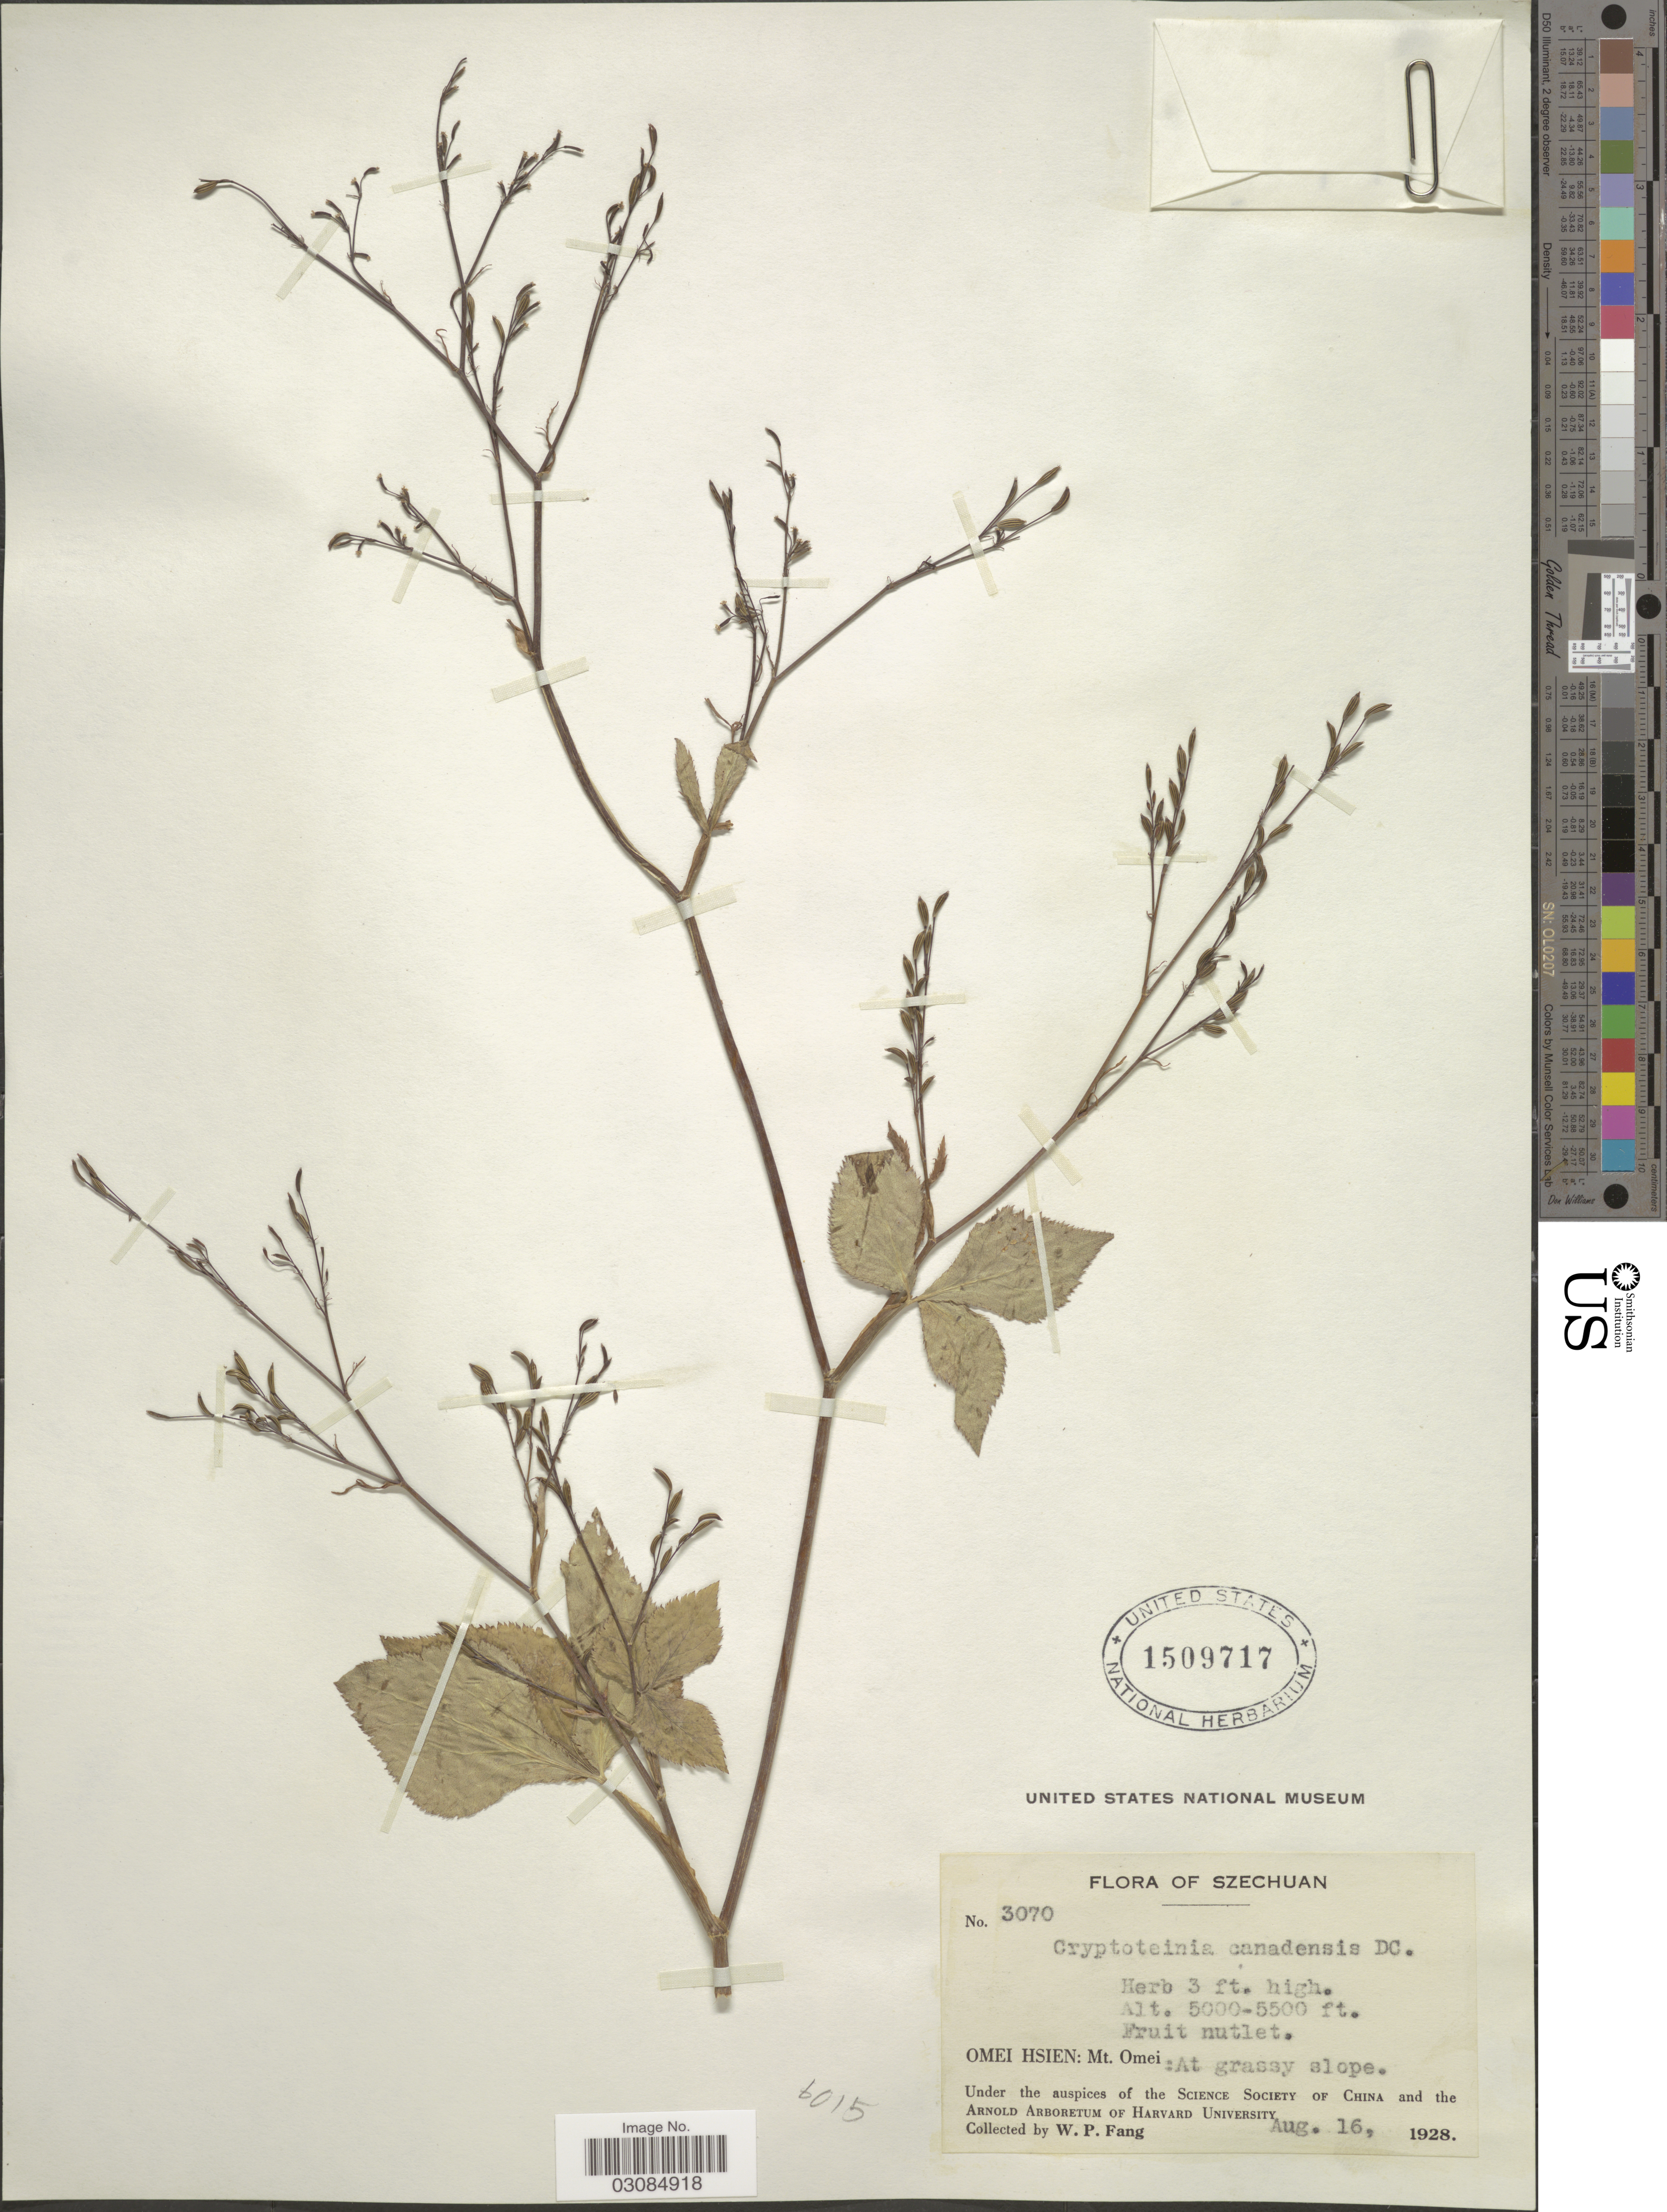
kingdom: Plantae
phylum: Tracheophyta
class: Magnoliopsida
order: Apiales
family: Apiaceae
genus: Cryptotaenia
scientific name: Cryptotaenia canadensis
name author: (L.) DC.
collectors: W. P. Fang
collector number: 3070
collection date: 1928-08-16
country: China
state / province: Sichuan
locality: Szechuan. Omei Hsien: Mt. Omei: At grassy slope.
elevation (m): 1524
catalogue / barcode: US 1509717